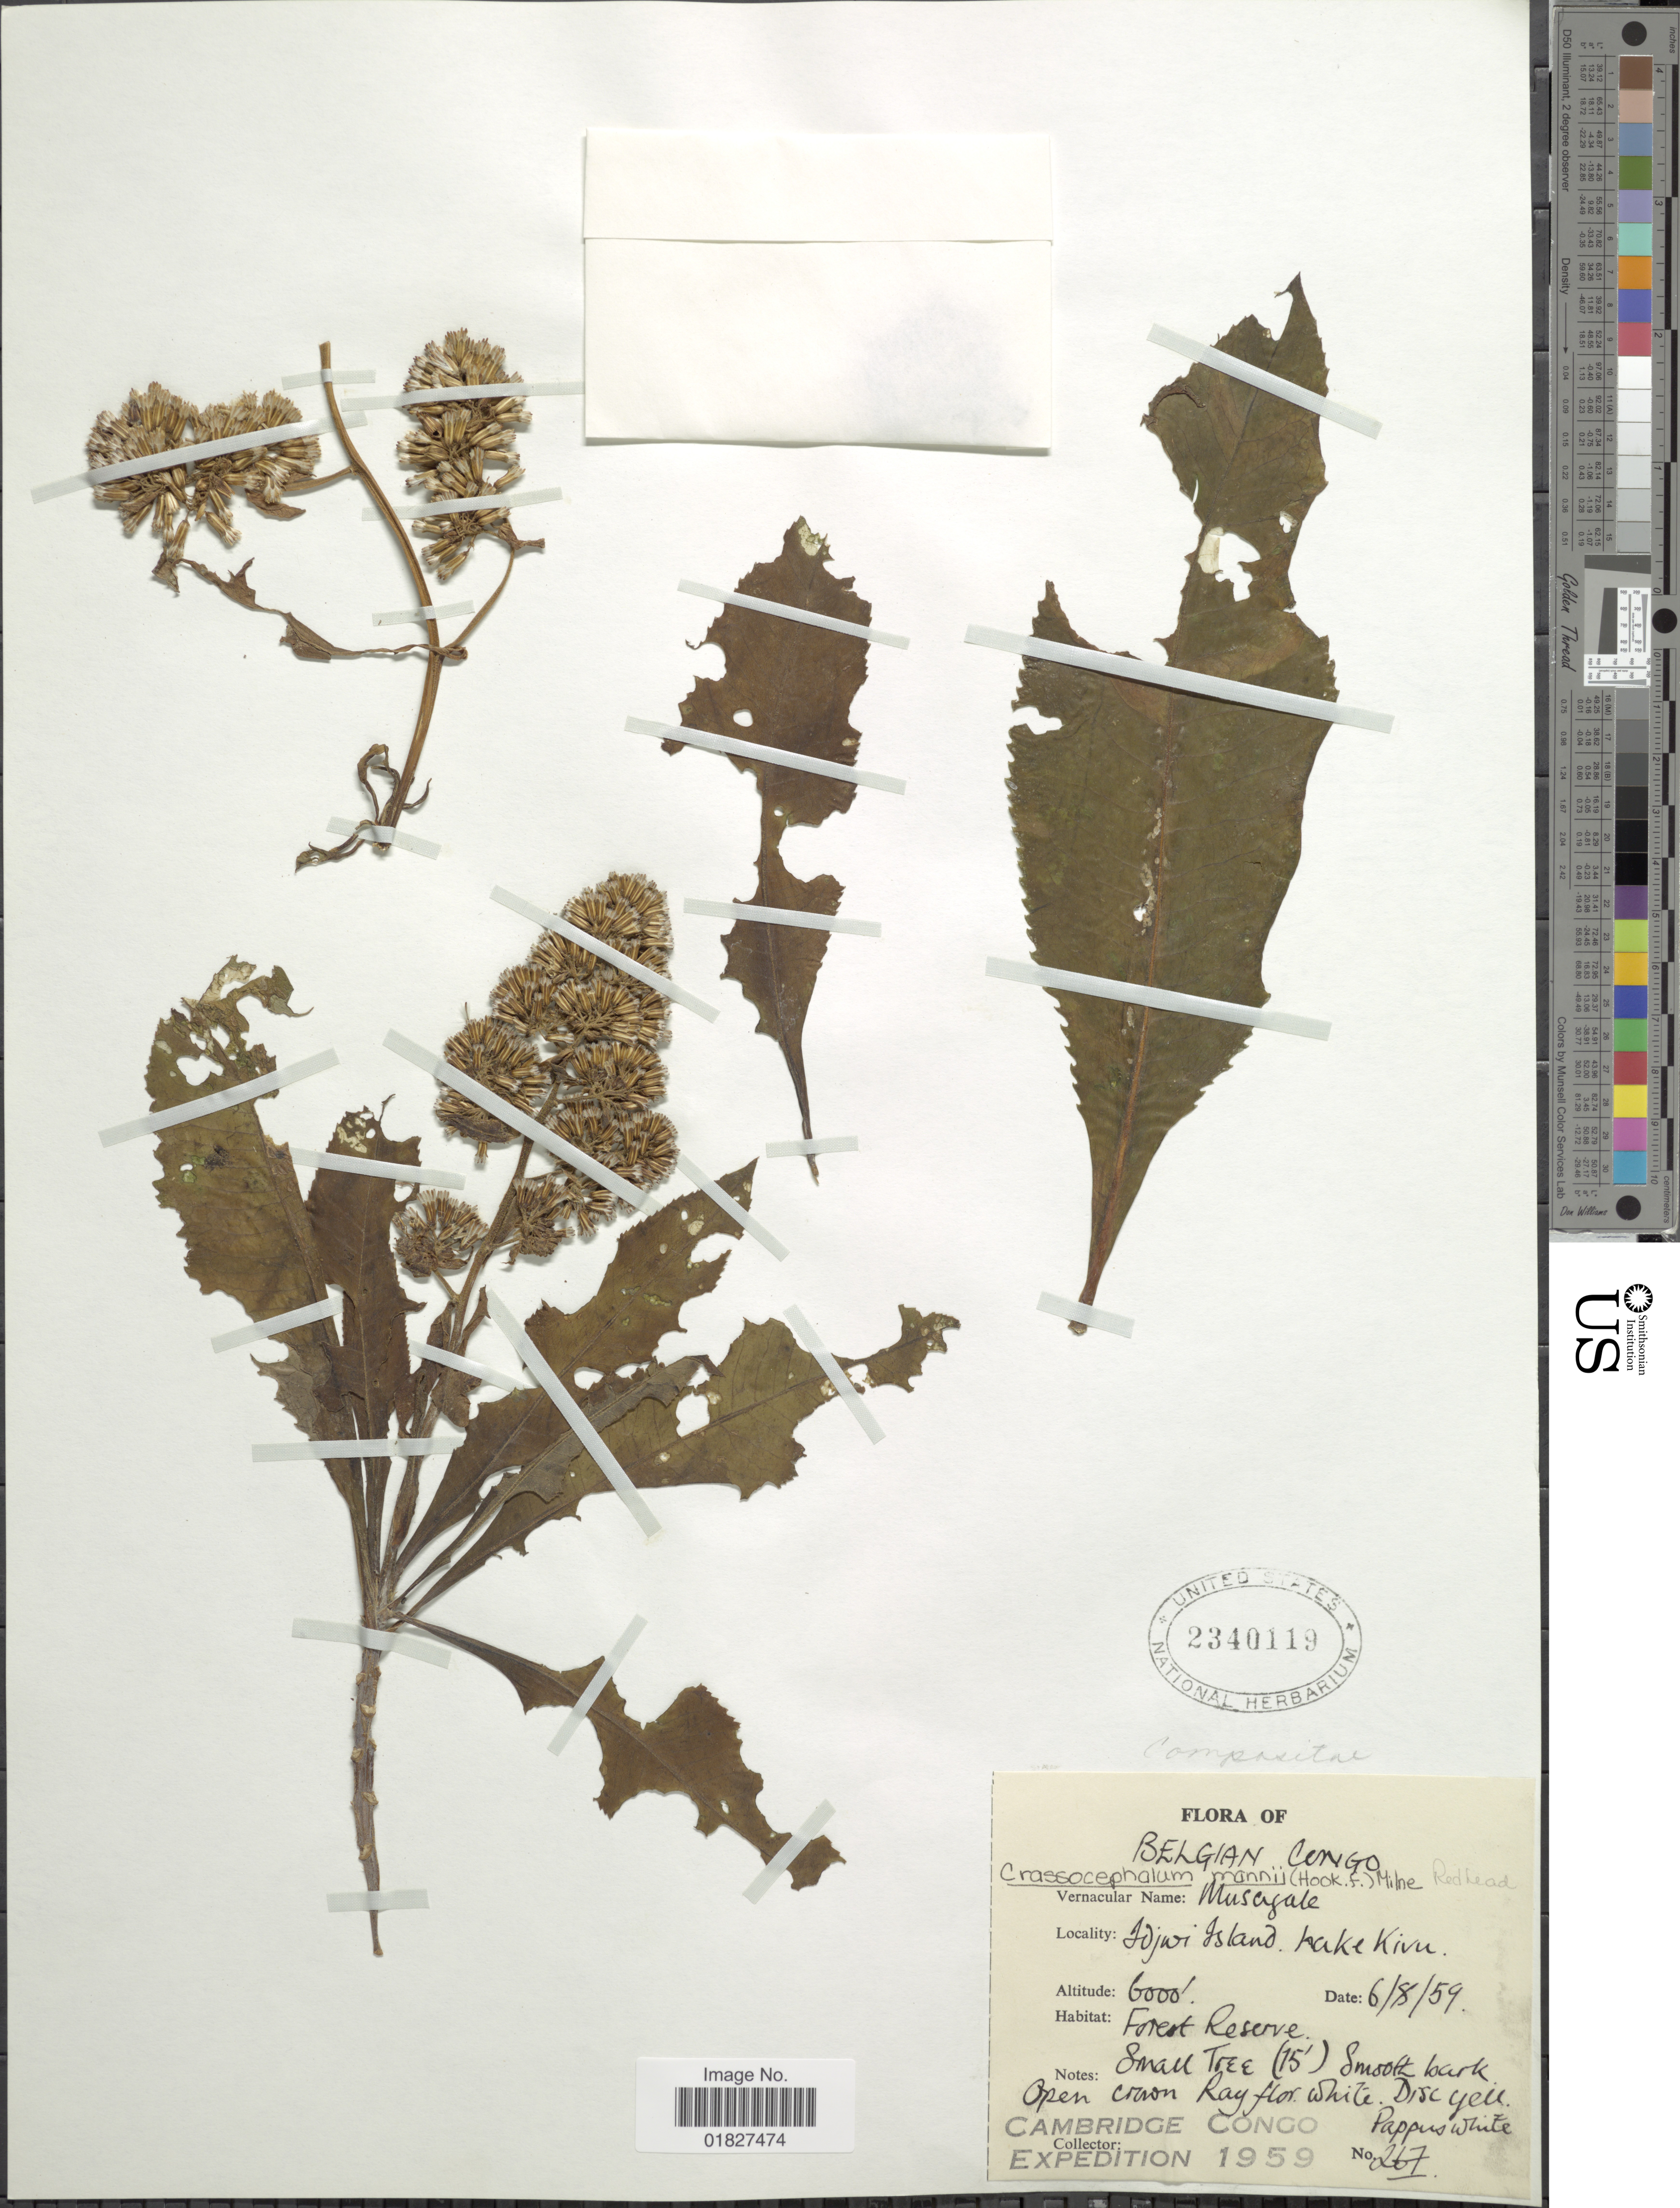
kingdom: Plantae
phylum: Tracheophyta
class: Magnoliopsida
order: Asterales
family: Asteraceae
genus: Crassocephalum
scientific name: Crassocephalum mannii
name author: (Hook. f.) Milne-Redh.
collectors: Cambridge Congo Expedition 1959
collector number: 267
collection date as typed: Transcribed d/m/y: 6/8/59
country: Congo, Democratic Republic of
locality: Belgian Congo, Idjwi Island, Lake Kivu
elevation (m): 1829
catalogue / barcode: US 2340119